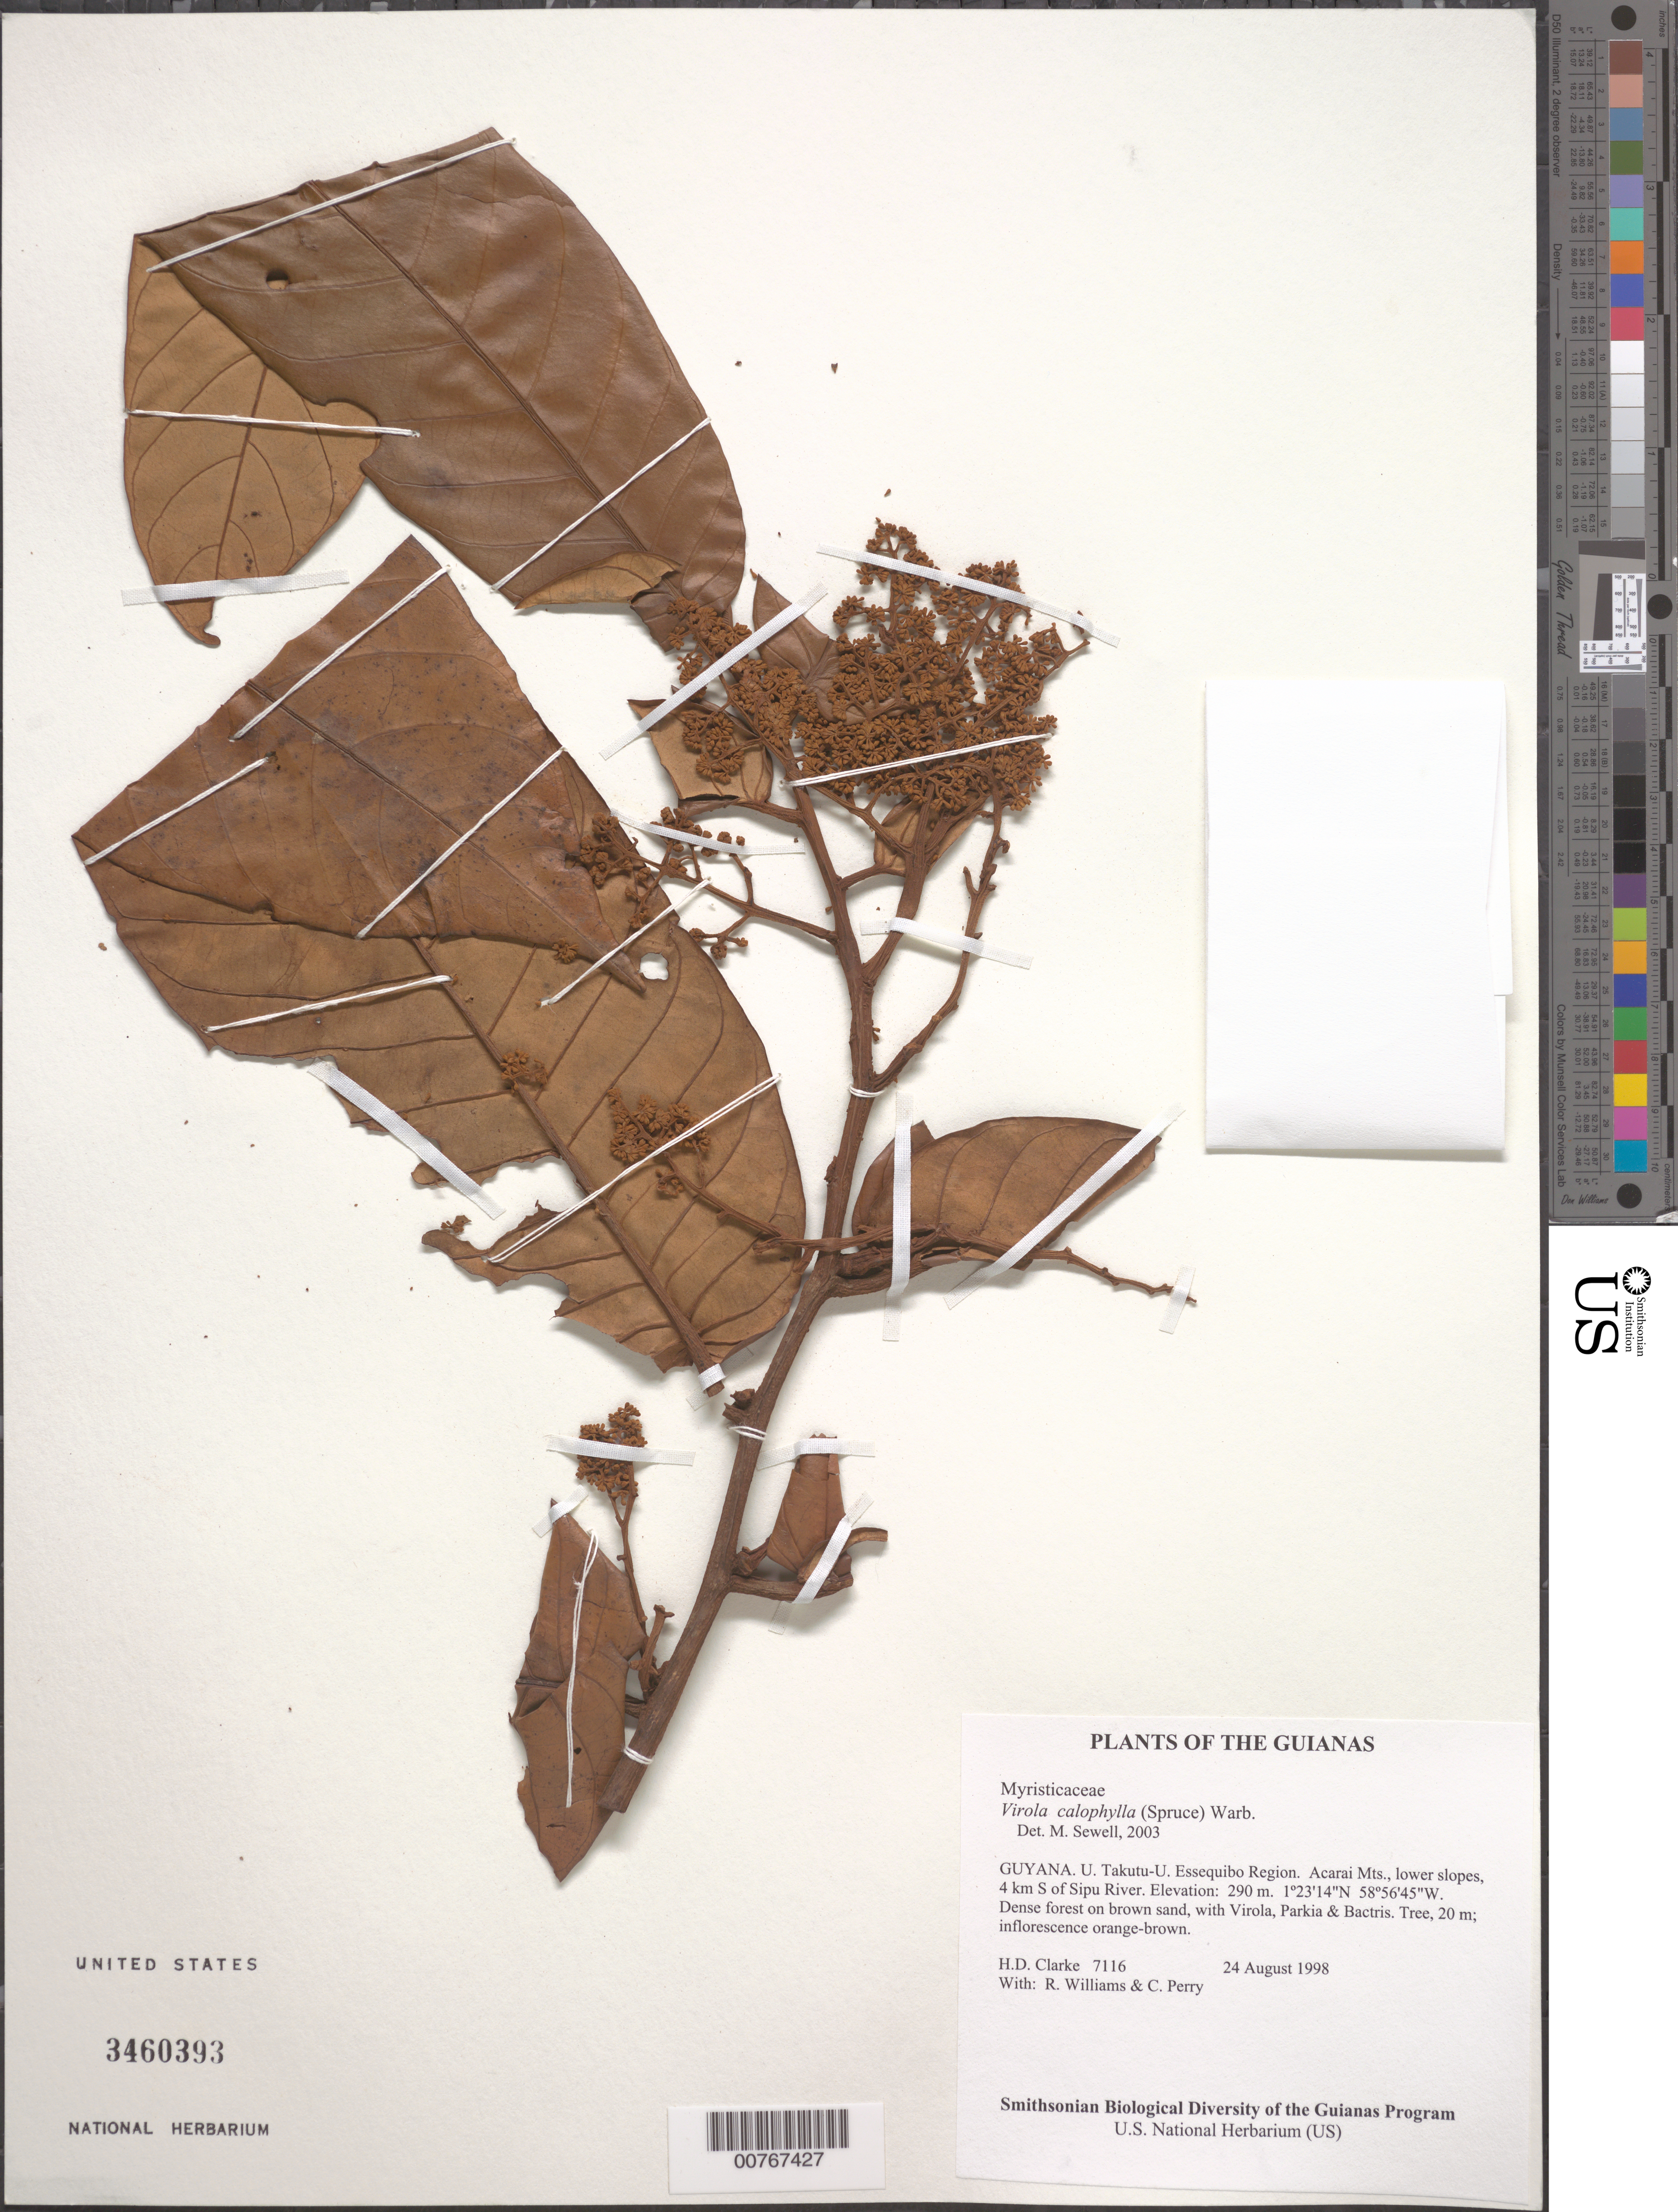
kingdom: Plantae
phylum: Tracheophyta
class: Magnoliopsida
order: Magnoliales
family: Myristicaceae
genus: Virola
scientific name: Virola calophylla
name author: (Spruce) Warb.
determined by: Sewell, M.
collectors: H. D. Clarke, R. Williams & C. Perry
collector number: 7116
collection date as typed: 24 August 1998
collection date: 1998-08-24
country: Guyana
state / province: U. Takutu-U. Essequibo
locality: Acarai Mts., lower slopes, 4 km S of Sipu River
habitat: Dense forest on brown sand, with Virola, Parkia & Bactris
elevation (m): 290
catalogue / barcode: US 3460393